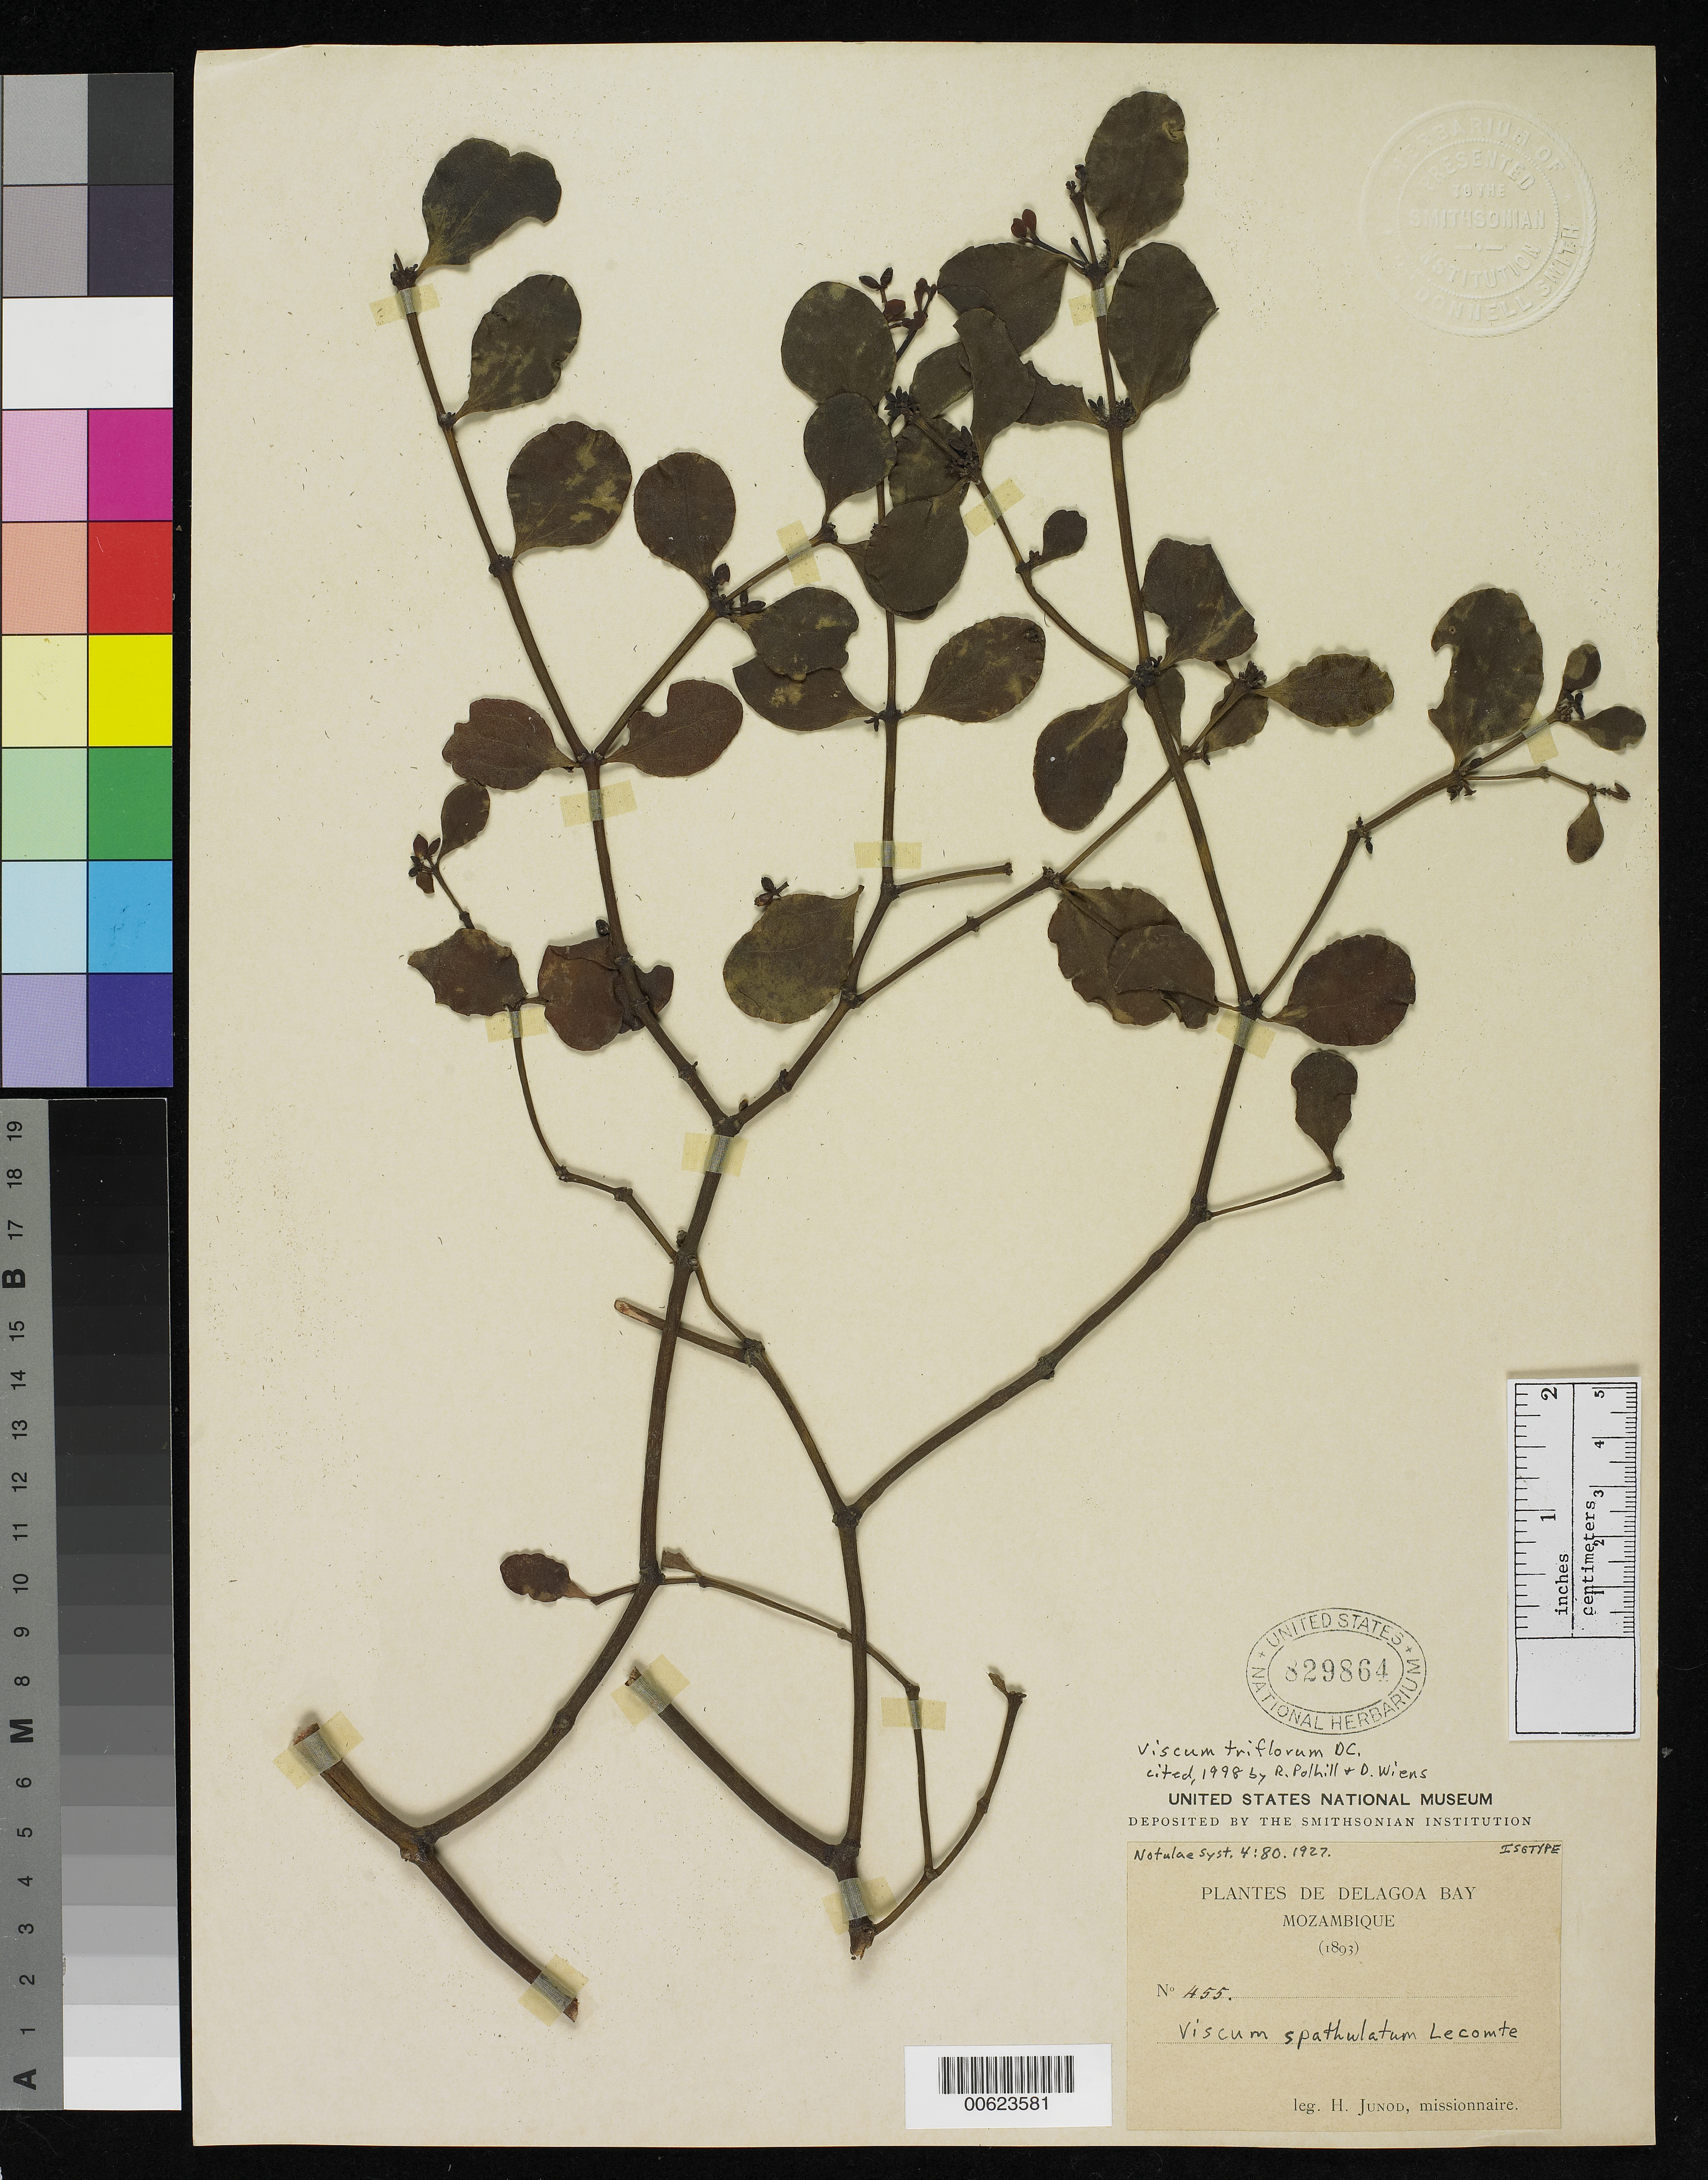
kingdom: Plantae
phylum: Tracheophyta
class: Magnoliopsida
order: Santalales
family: Viscaceae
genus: Viscum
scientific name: Viscum spathulatum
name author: Lecomte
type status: Isotype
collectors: H. Junod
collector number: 455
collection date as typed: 1893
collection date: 1893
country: Mozambique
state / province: Maputo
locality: Delagoa Bay.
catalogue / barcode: US 829864